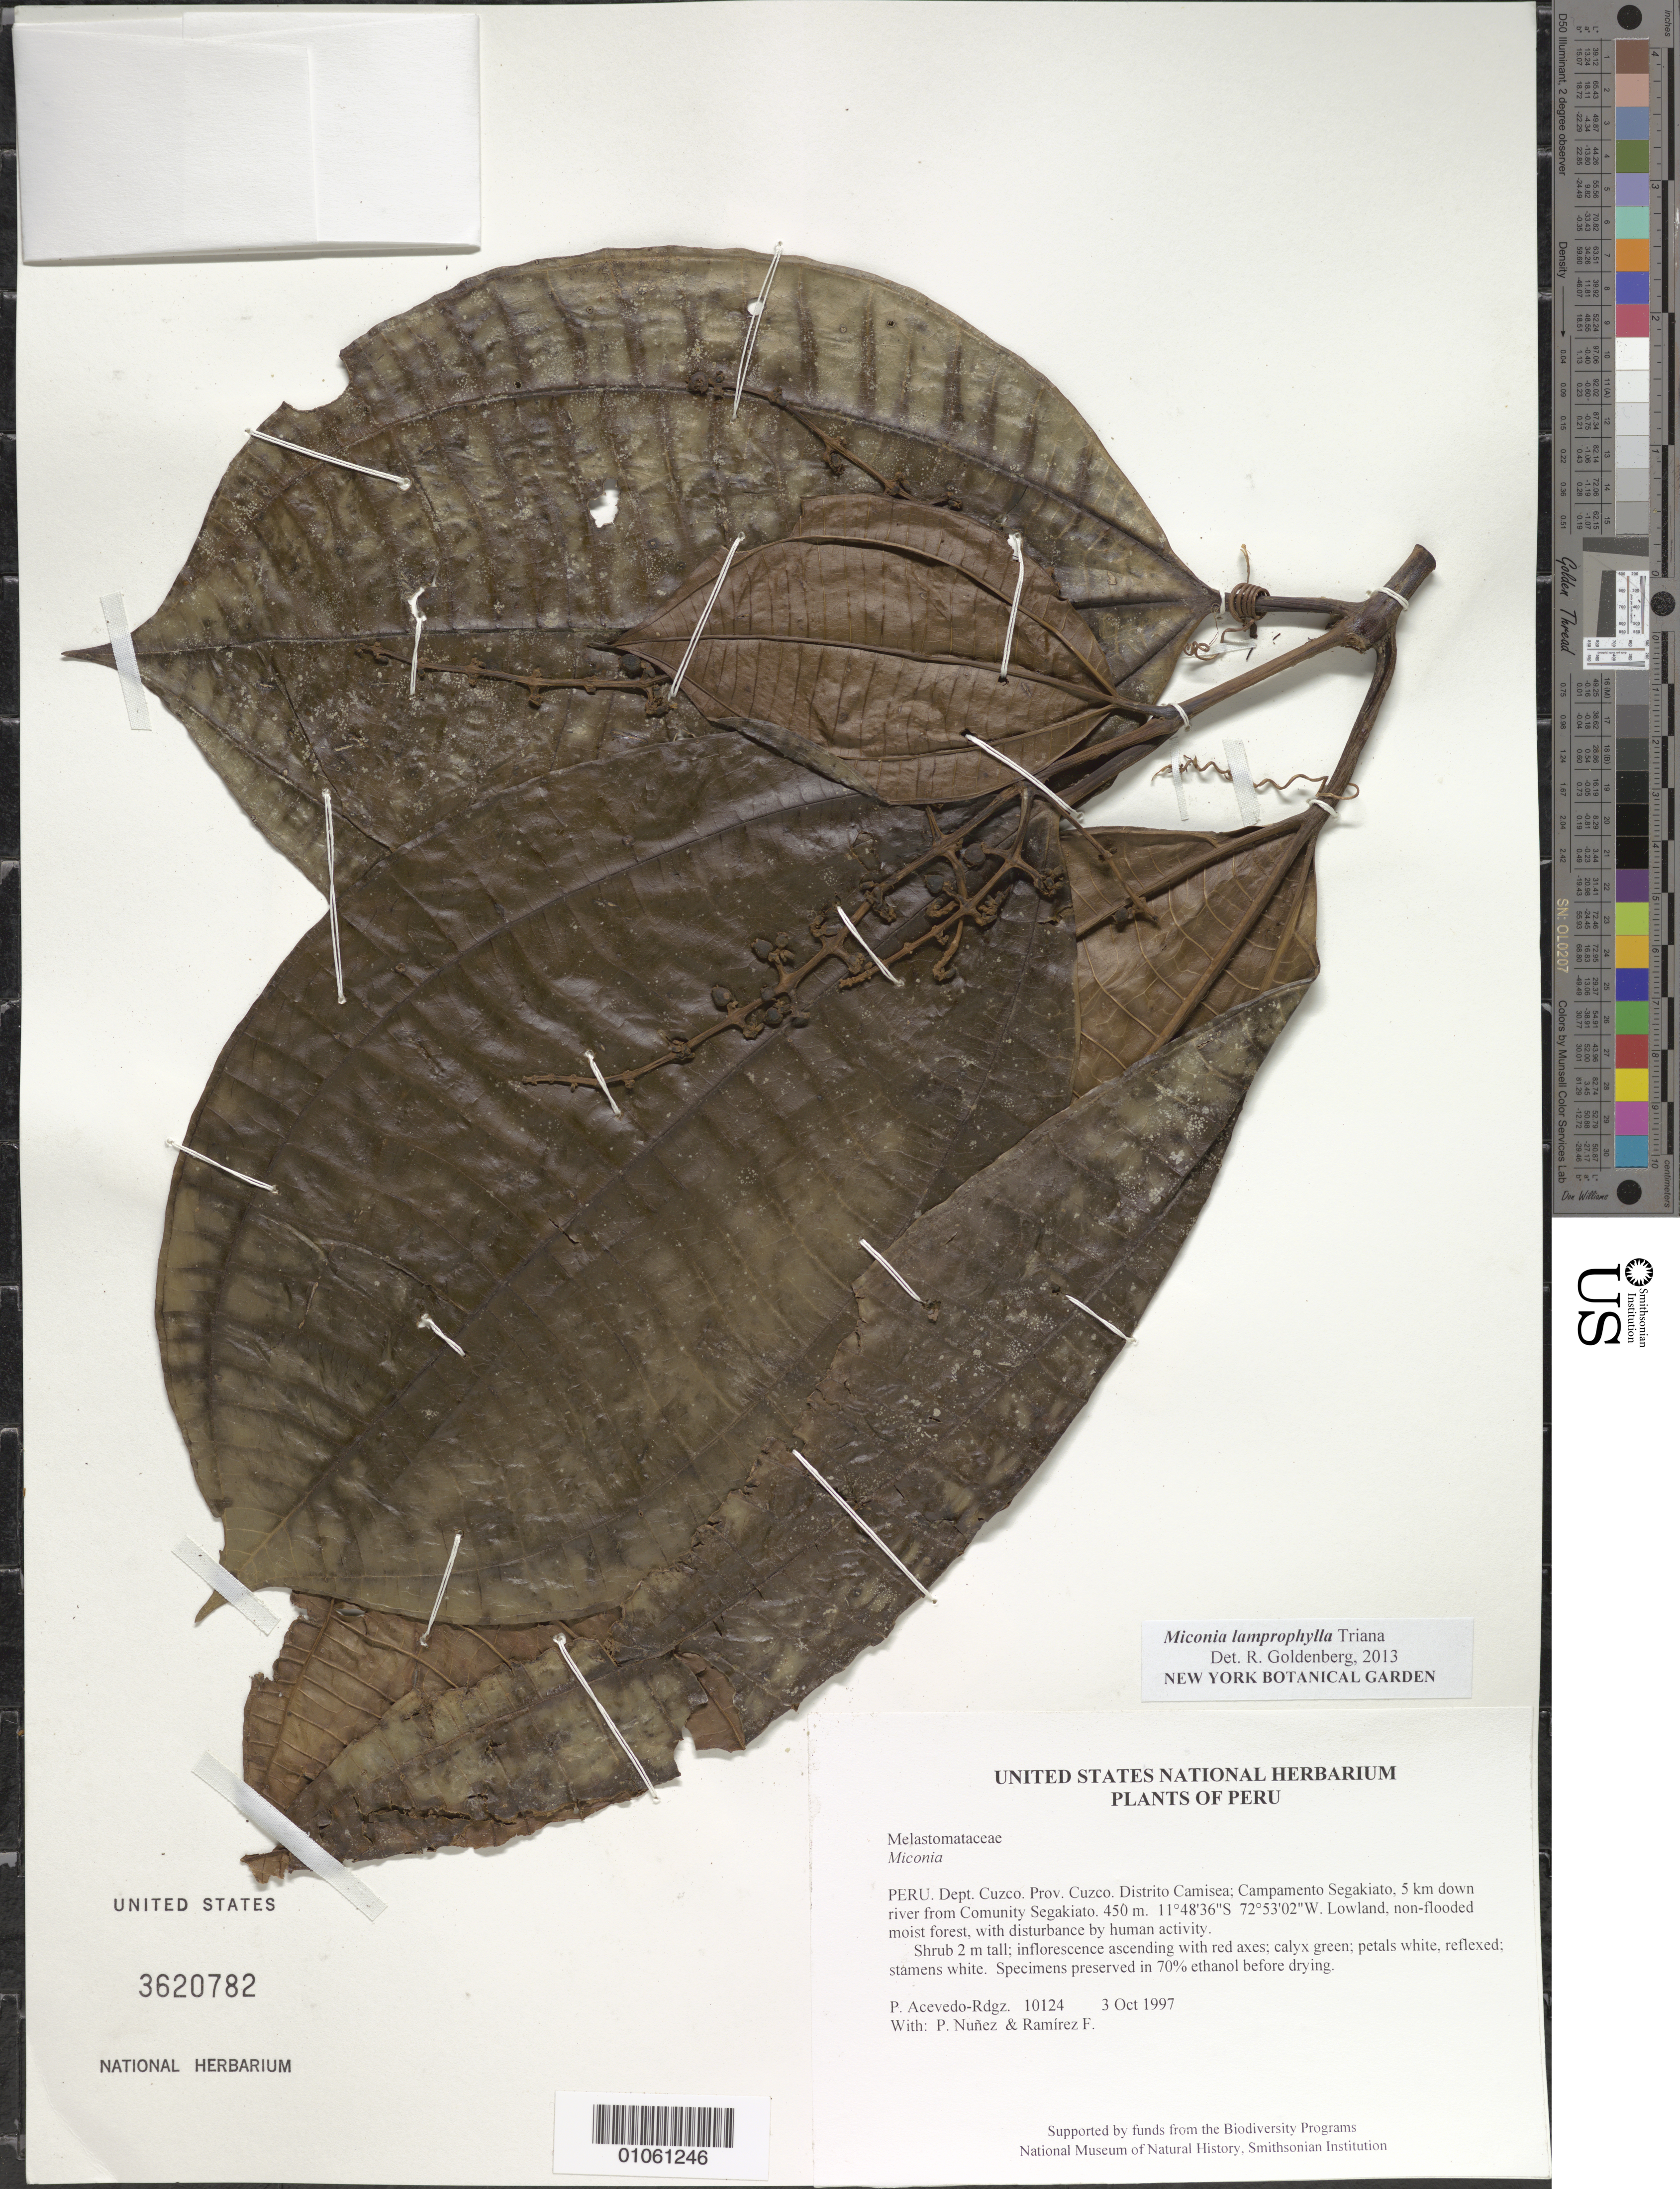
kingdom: Plantae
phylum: Tracheophyta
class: Magnoliopsida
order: Myrtales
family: Melastomataceae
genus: Miconia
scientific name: Miconia lamprophylla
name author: Triana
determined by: Goldenberg, R.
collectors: P. Acevedo-Rodr., P. Nuñez V. & F. Ramirez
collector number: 10124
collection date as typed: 03 Oct 1997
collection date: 1997-10-03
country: Peru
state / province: Cusco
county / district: Cusco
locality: Distrito Camisea; Campamento Segakiato, 5 km down river from Comunity Segakiato.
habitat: Lowland, non-flooded moist forest, with disturbance by human activity.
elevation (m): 450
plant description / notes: CUZ, NY, US, MO, GH, P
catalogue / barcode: US 3620782